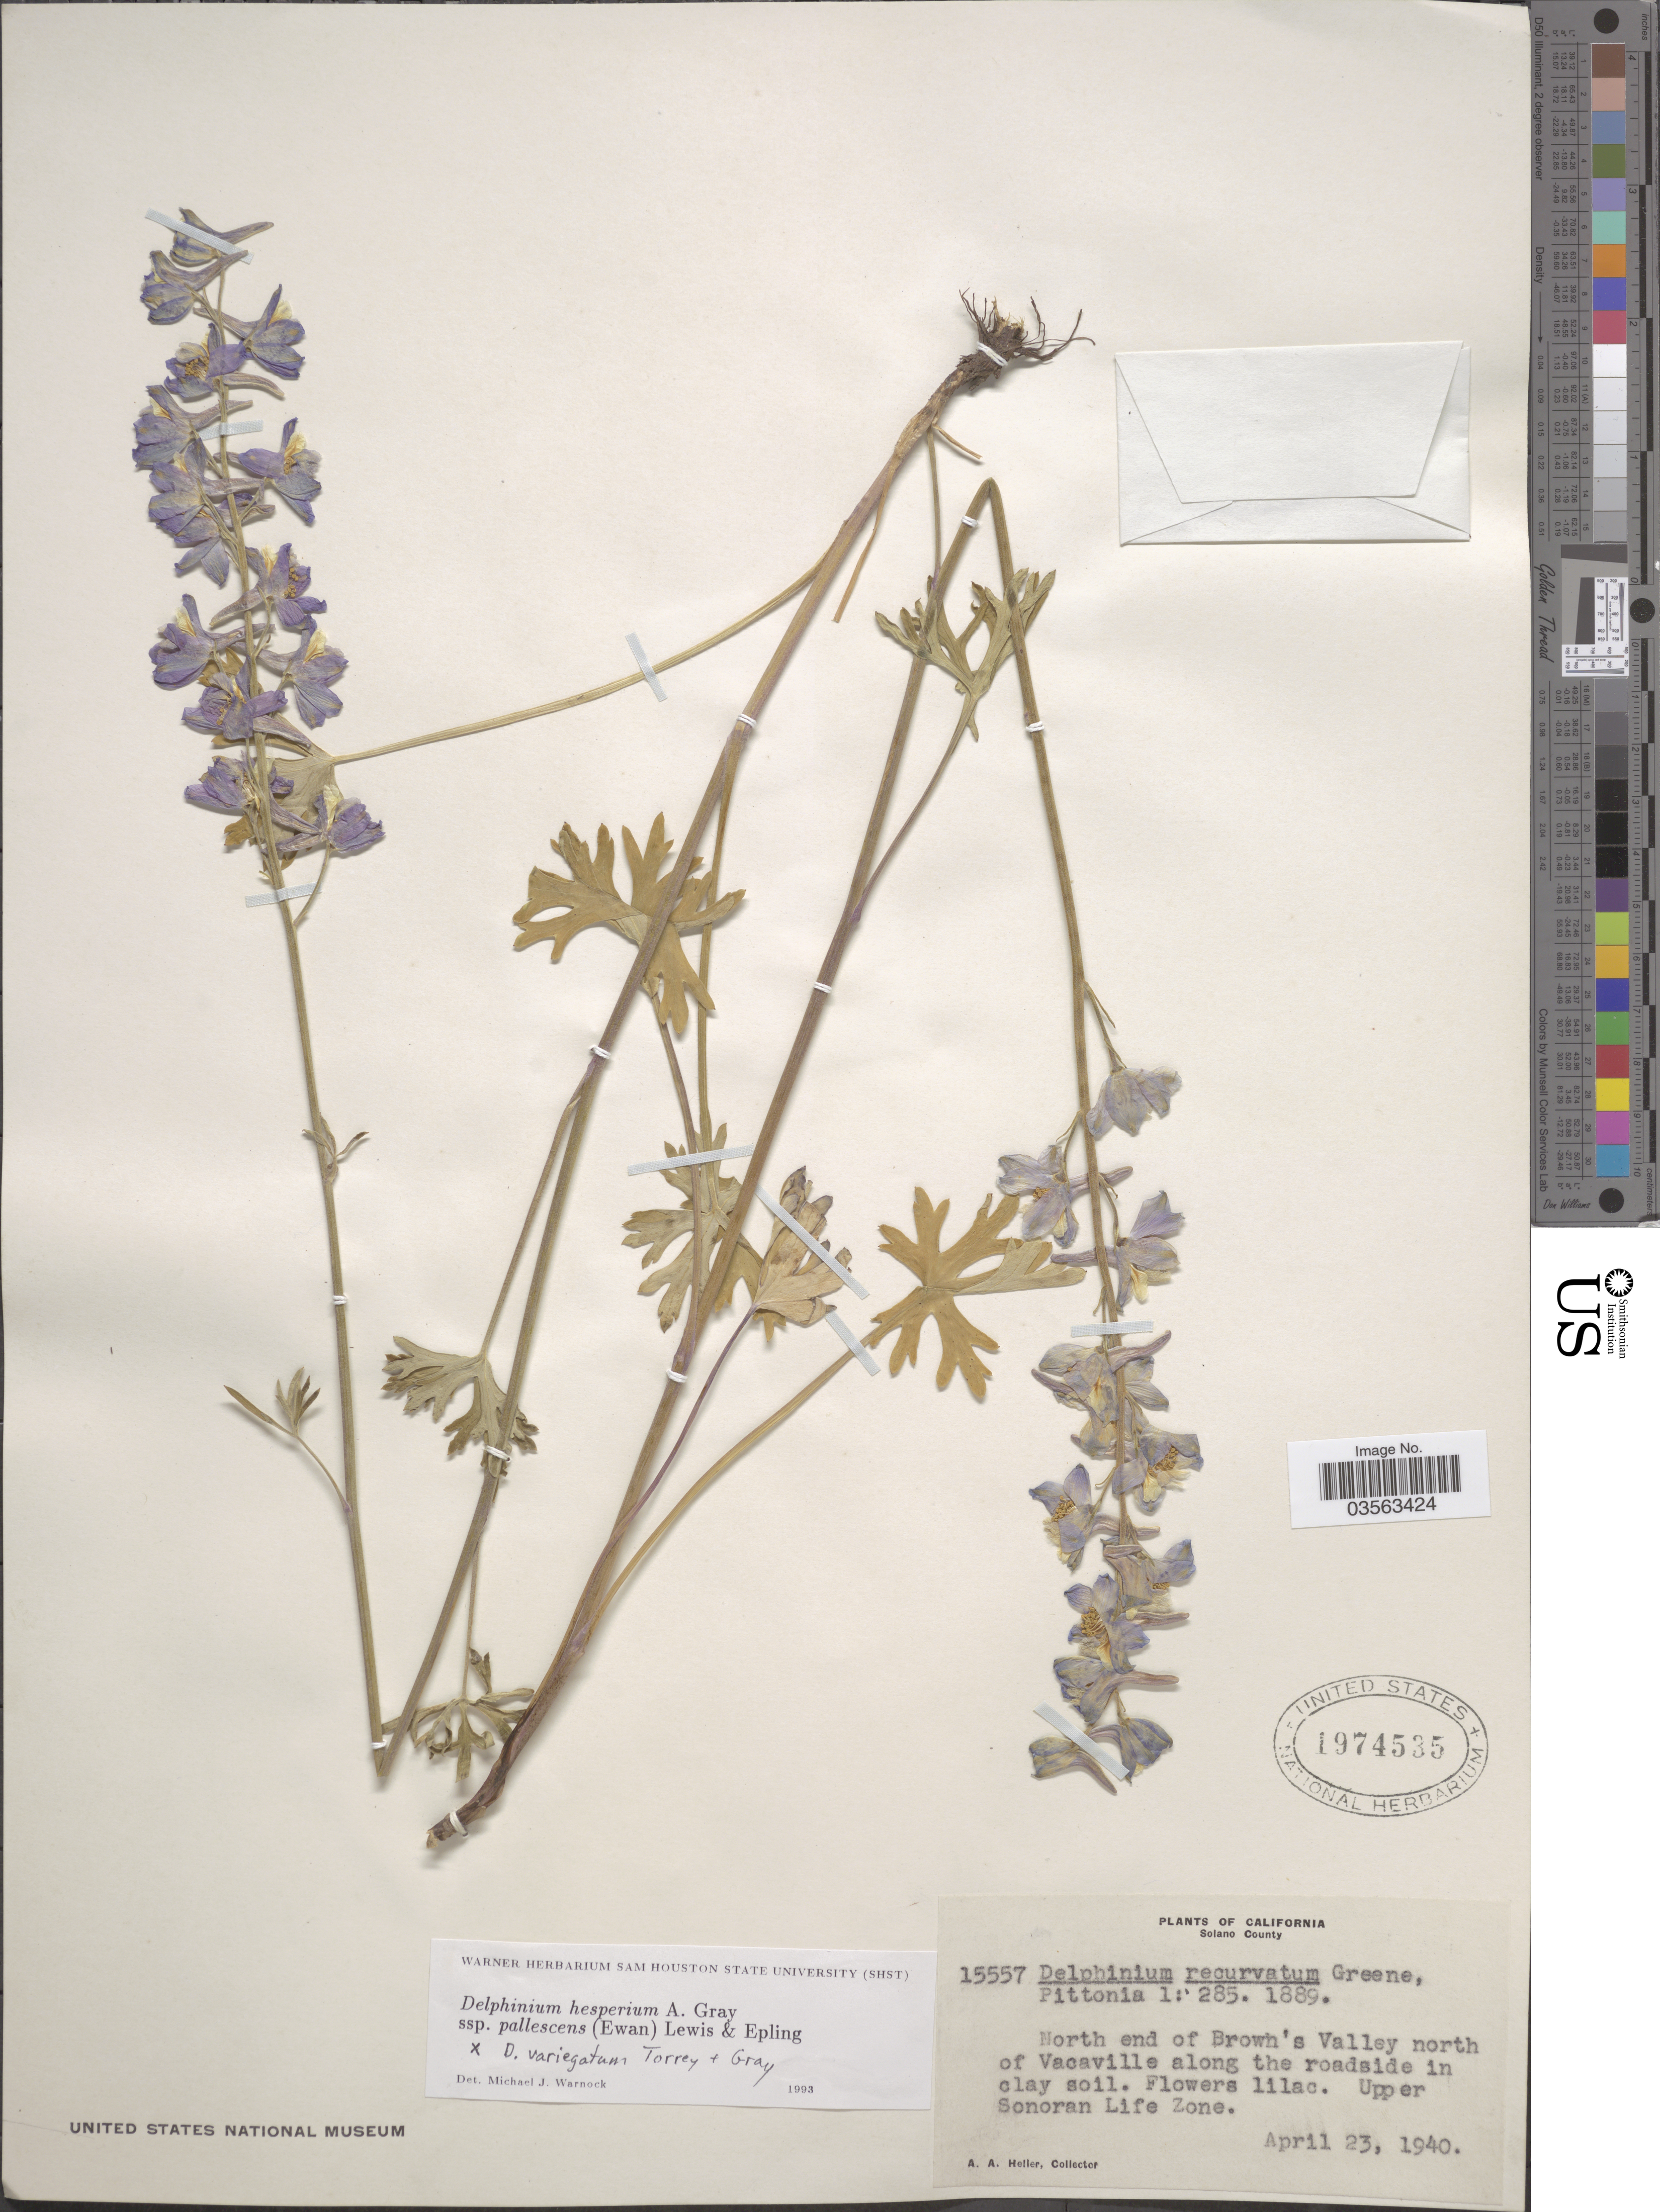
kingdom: Plantae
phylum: Tracheophyta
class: Magnoliopsida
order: Ranunculales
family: Ranunculaceae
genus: Delphinium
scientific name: Delphinium hesperium subsp. pallescens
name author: (Ewan) F. H. Lewis & Epling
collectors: A. A. Heller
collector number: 15557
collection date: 1940-04-23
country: United States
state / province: California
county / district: Solano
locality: Solano County. North end of Brown's Valley north of Vacaville along the roadside in clay soil. Upper Sonoran Life Zone.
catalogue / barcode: US 1974535